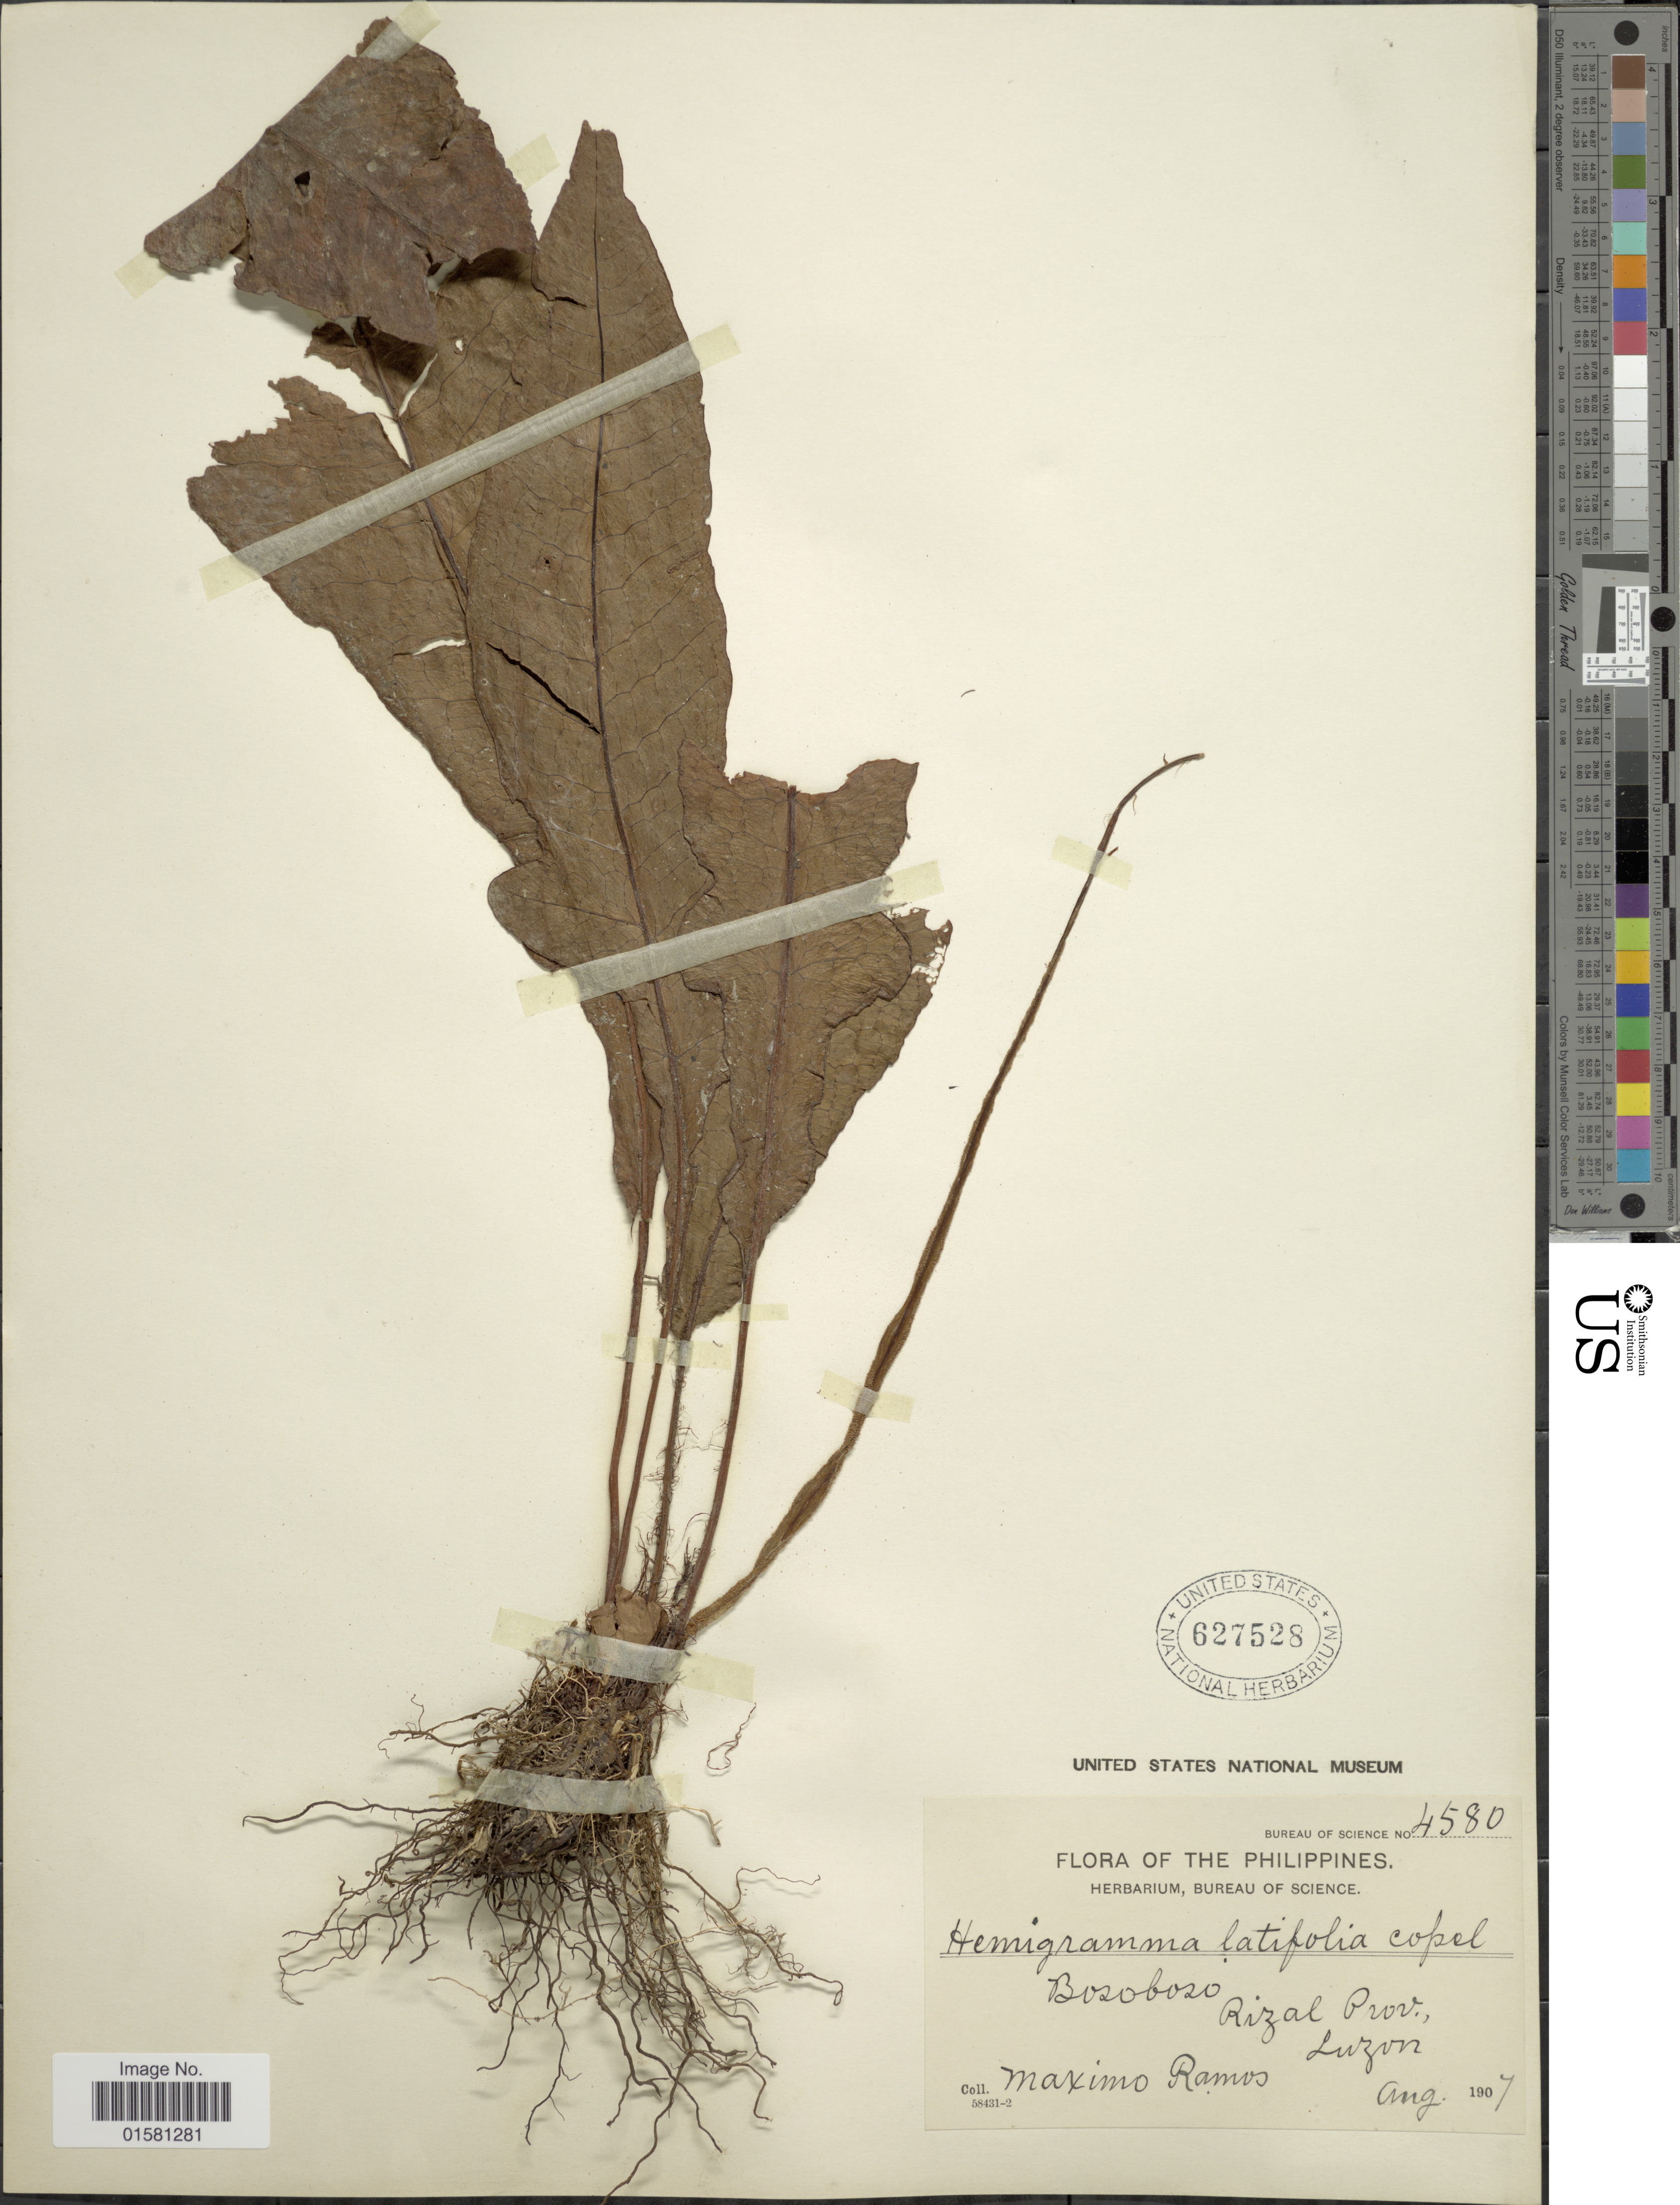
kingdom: Plantae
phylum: Tracheophyta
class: Polypodiopsida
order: Polypodiales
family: Tectariaceae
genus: Tectaria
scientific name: Tectaria taccifolia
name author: (Fée) M.G. Price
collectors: M. Ramos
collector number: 4580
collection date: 1907-08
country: Philippines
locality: Philippines, Bozobozo, Rizal Prov. Luzon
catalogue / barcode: US 627528